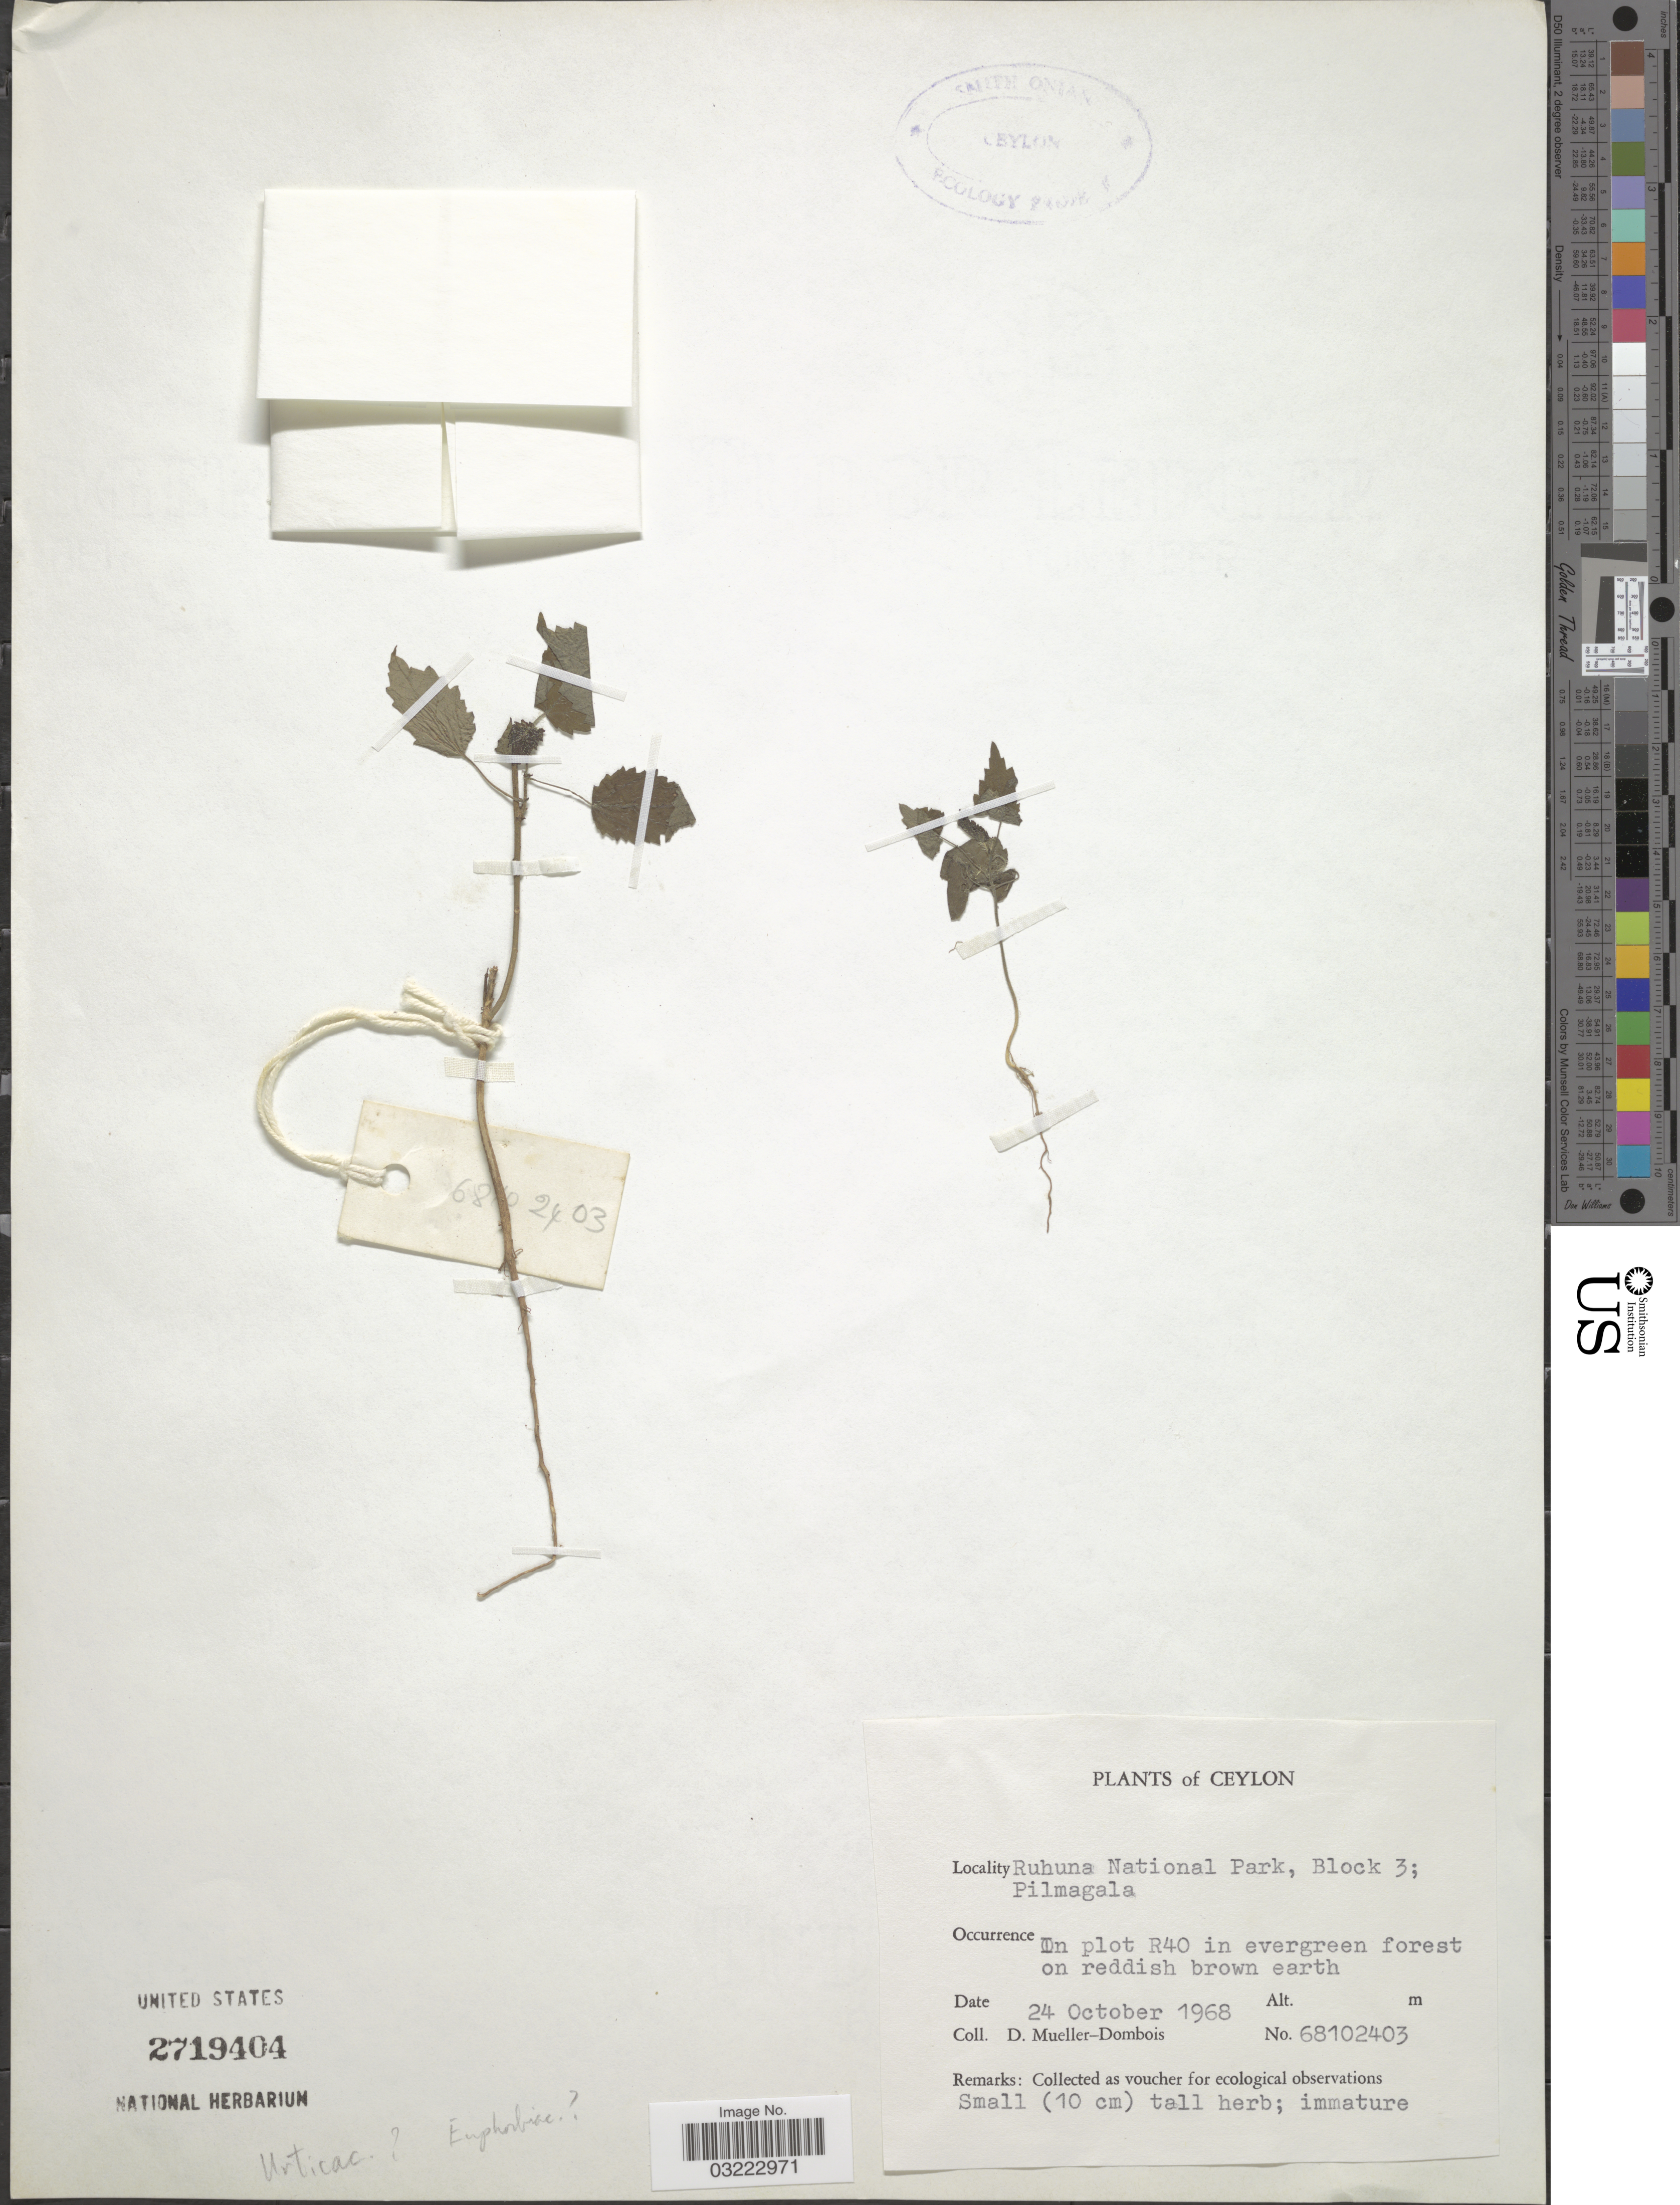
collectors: D. Mueller-Dombois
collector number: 68102403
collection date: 1968-10-24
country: Sri Lanka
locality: Ceylon. Ruhuna National Park, Block 3; Pilmagala. On plot R40 in evergreen forest on reddish brown earth.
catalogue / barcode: US 2719404